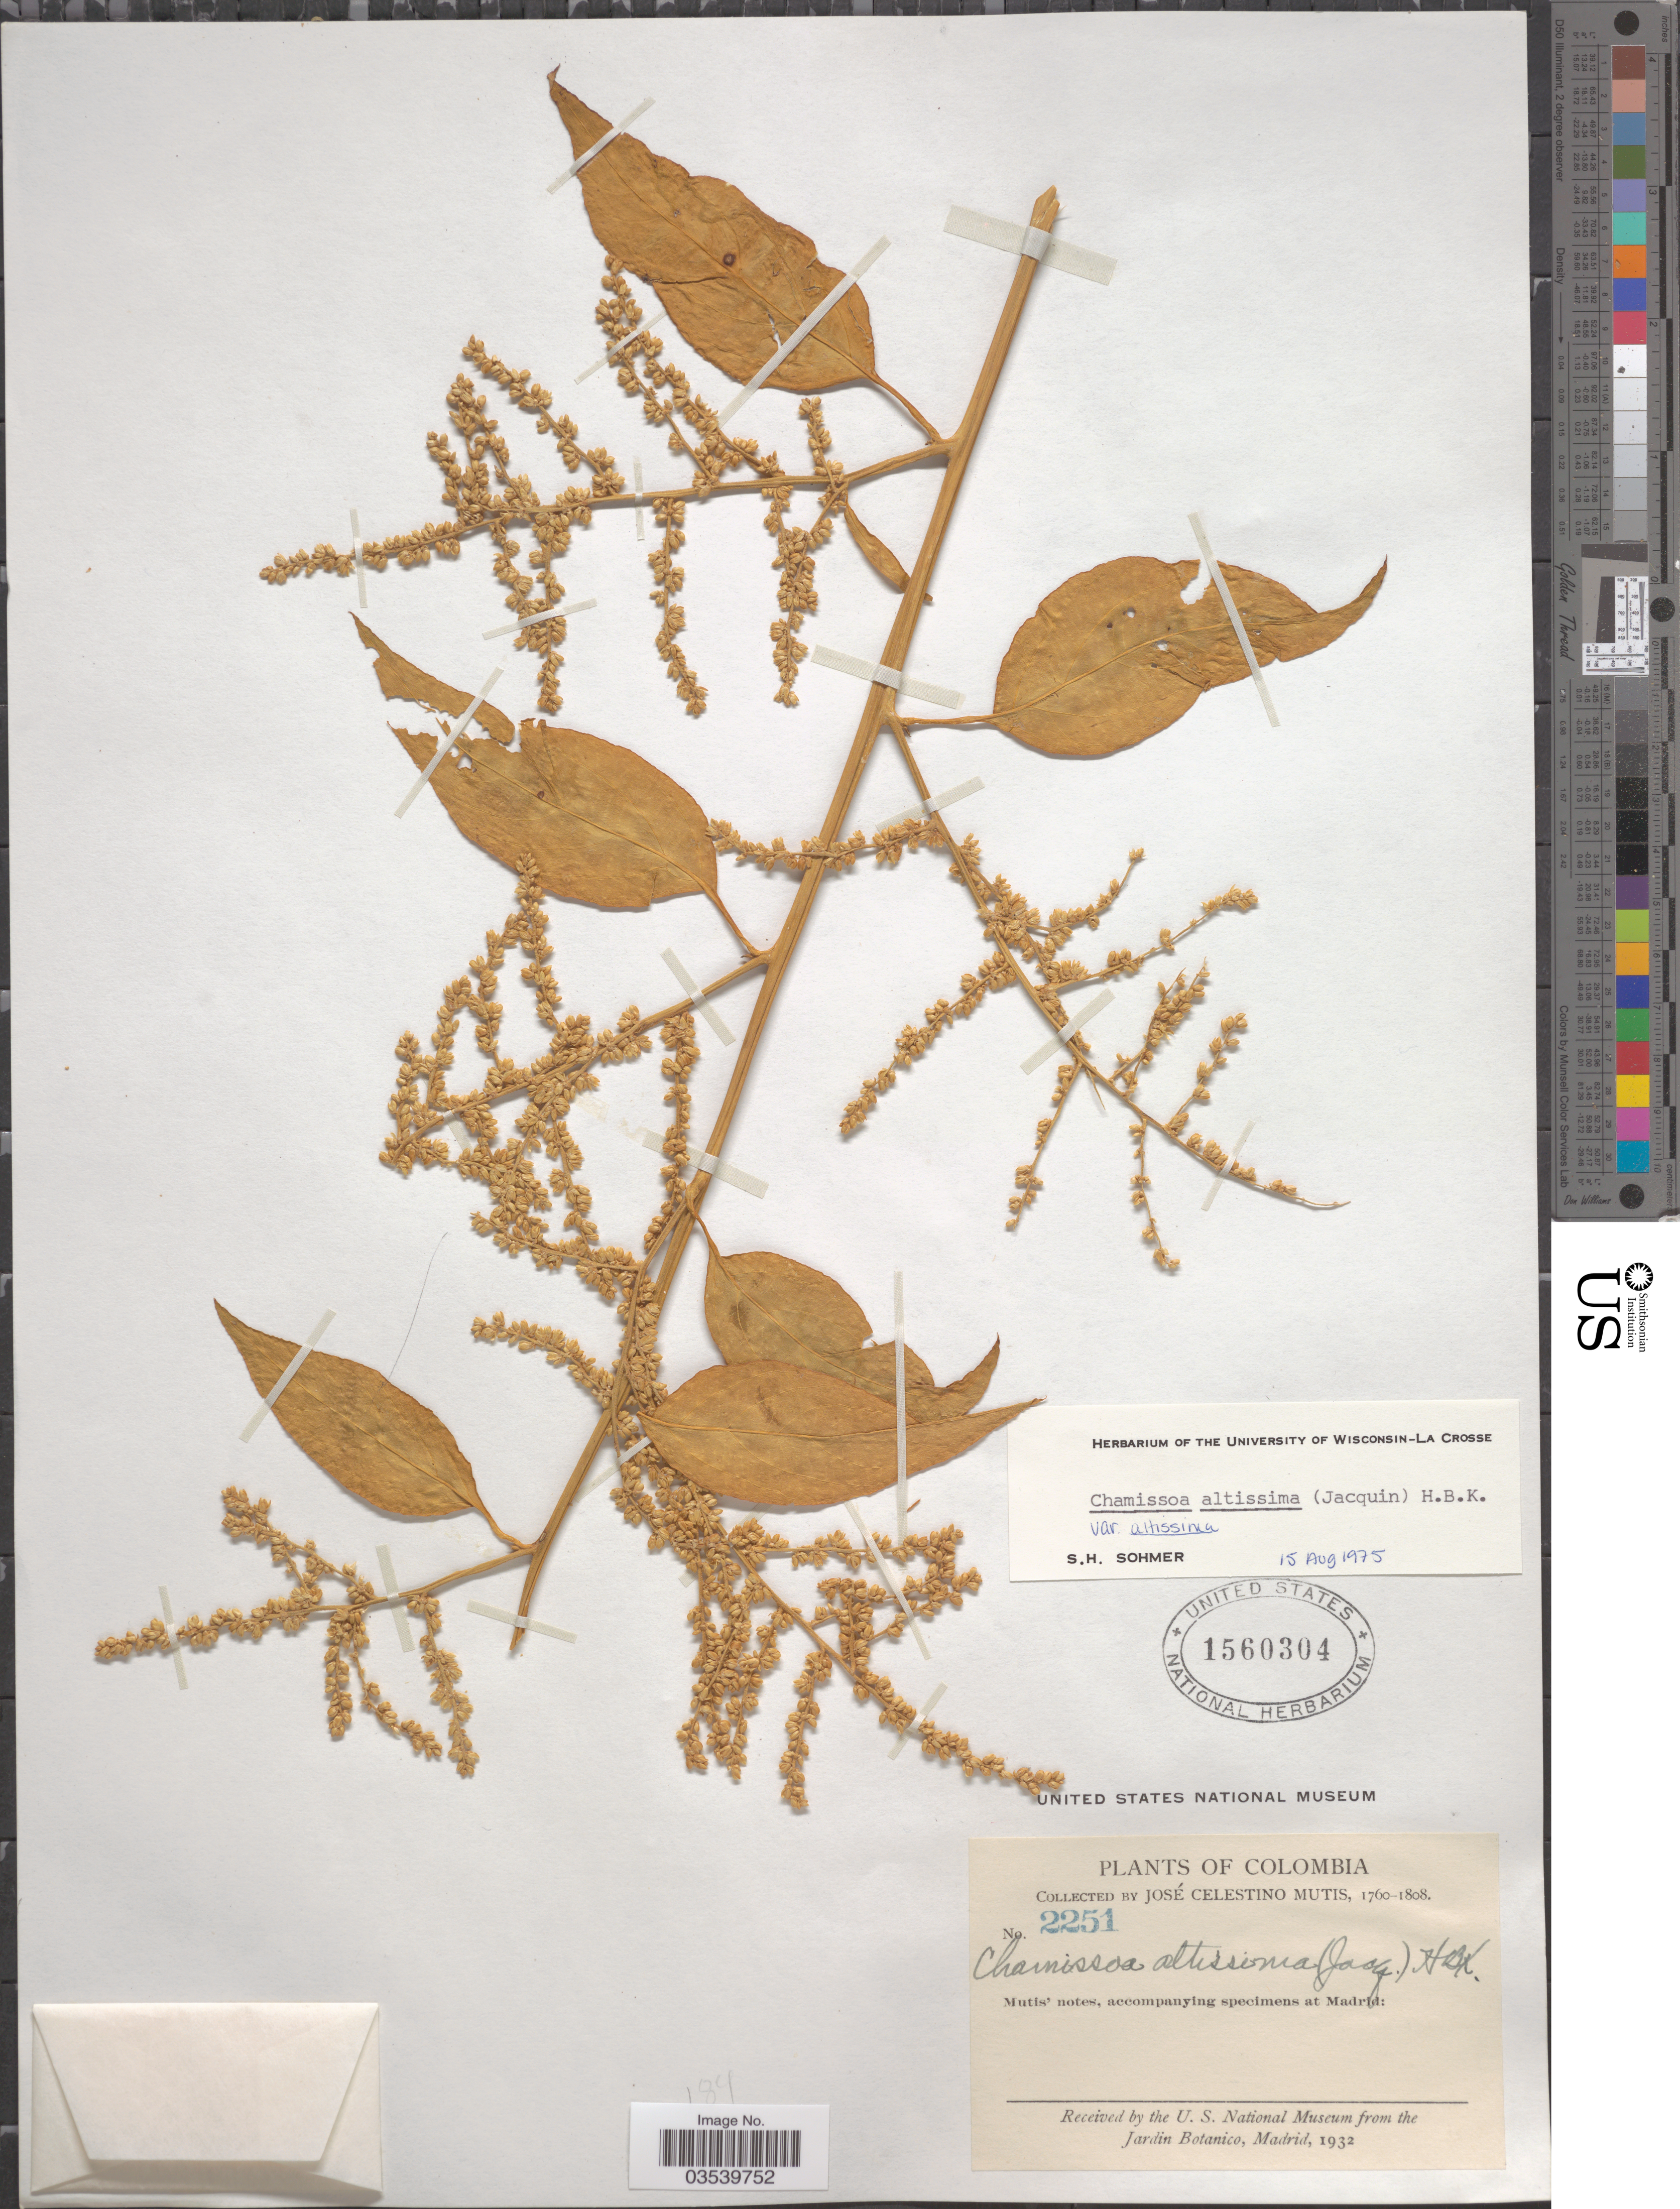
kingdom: Plantae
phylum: Tracheophyta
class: Magnoliopsida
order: Caryophyllales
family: Amaranthaceae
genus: Chamissoa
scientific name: Chamissoa altissima var. altissima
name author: (Jacq.) Kunth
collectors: J. C. B. Mutis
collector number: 2251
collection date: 1760/1808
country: Colombia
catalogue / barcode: US 1560304